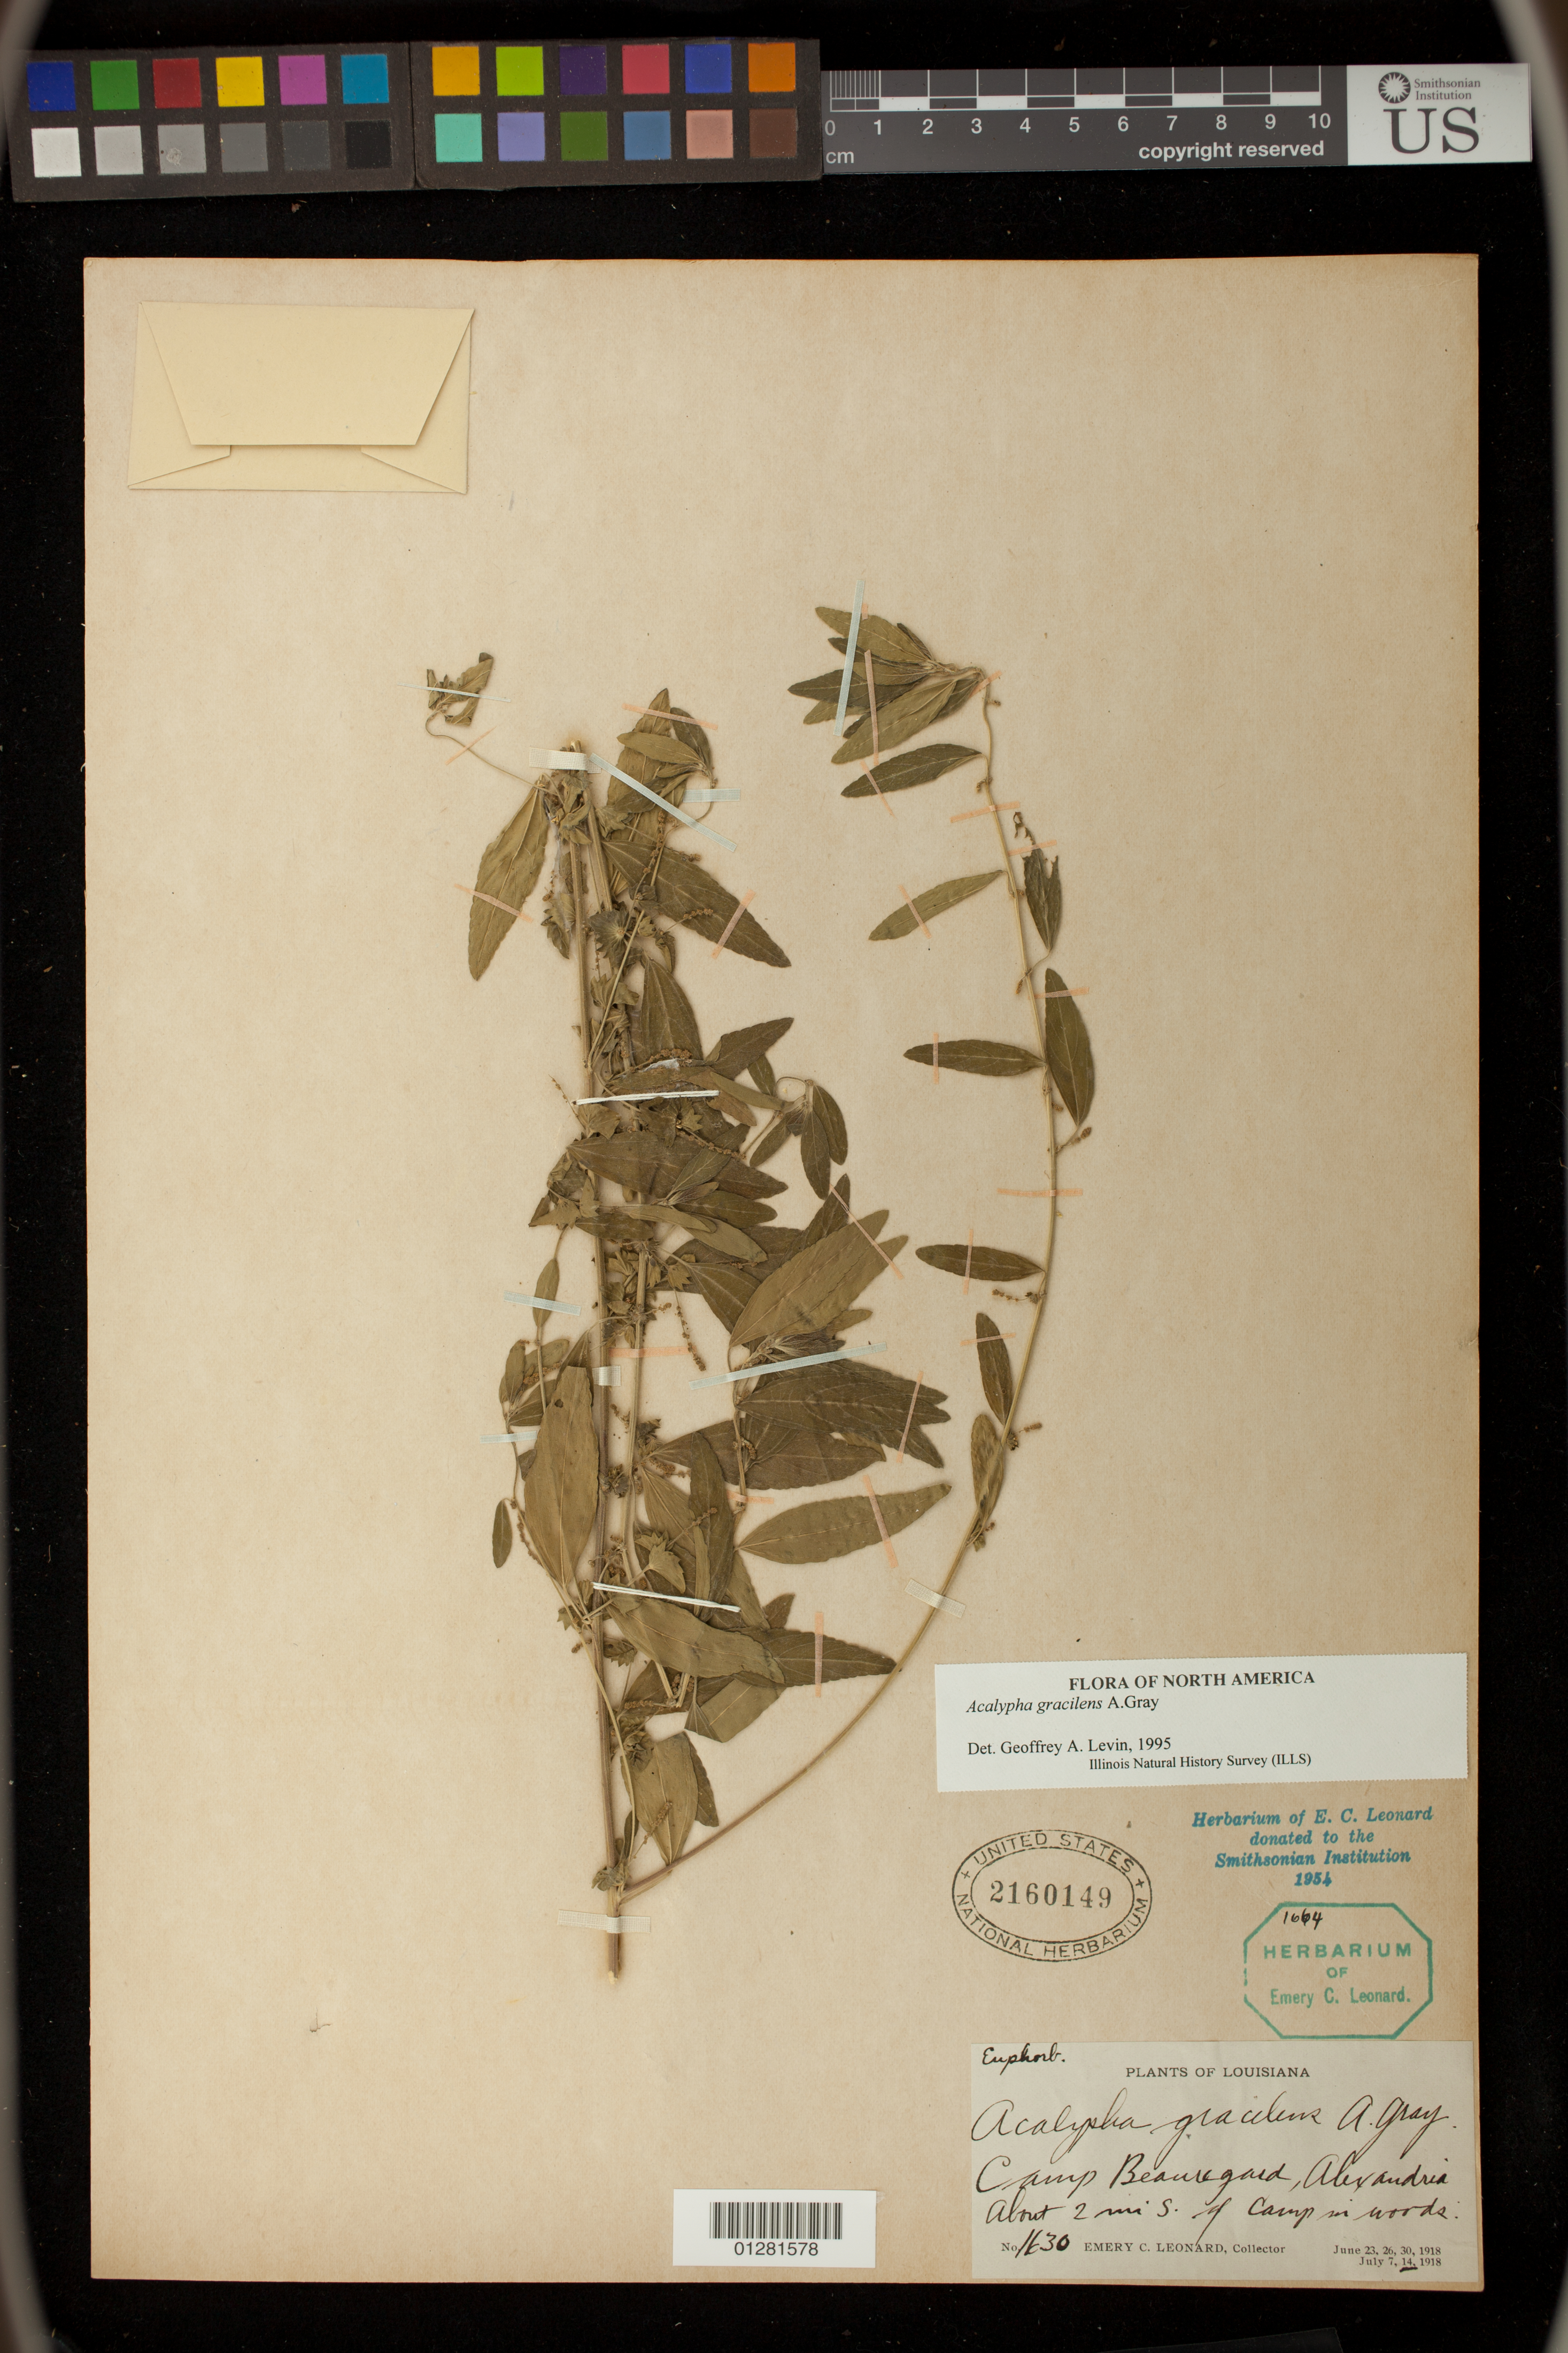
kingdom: Plantae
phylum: Tracheophyta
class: Magnoliopsida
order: Malpighiales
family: Euphorbiaceae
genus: Acalypha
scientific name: Acalypha gracilens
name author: A. Gray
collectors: E. C. Leonard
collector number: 1630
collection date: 1918-06-23/1918-07-14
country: United States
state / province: Louisiana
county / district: Rapides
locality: Camp Beauregard, Alexandria, about 2 miles S. of Camp in woods.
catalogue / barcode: US 2160149